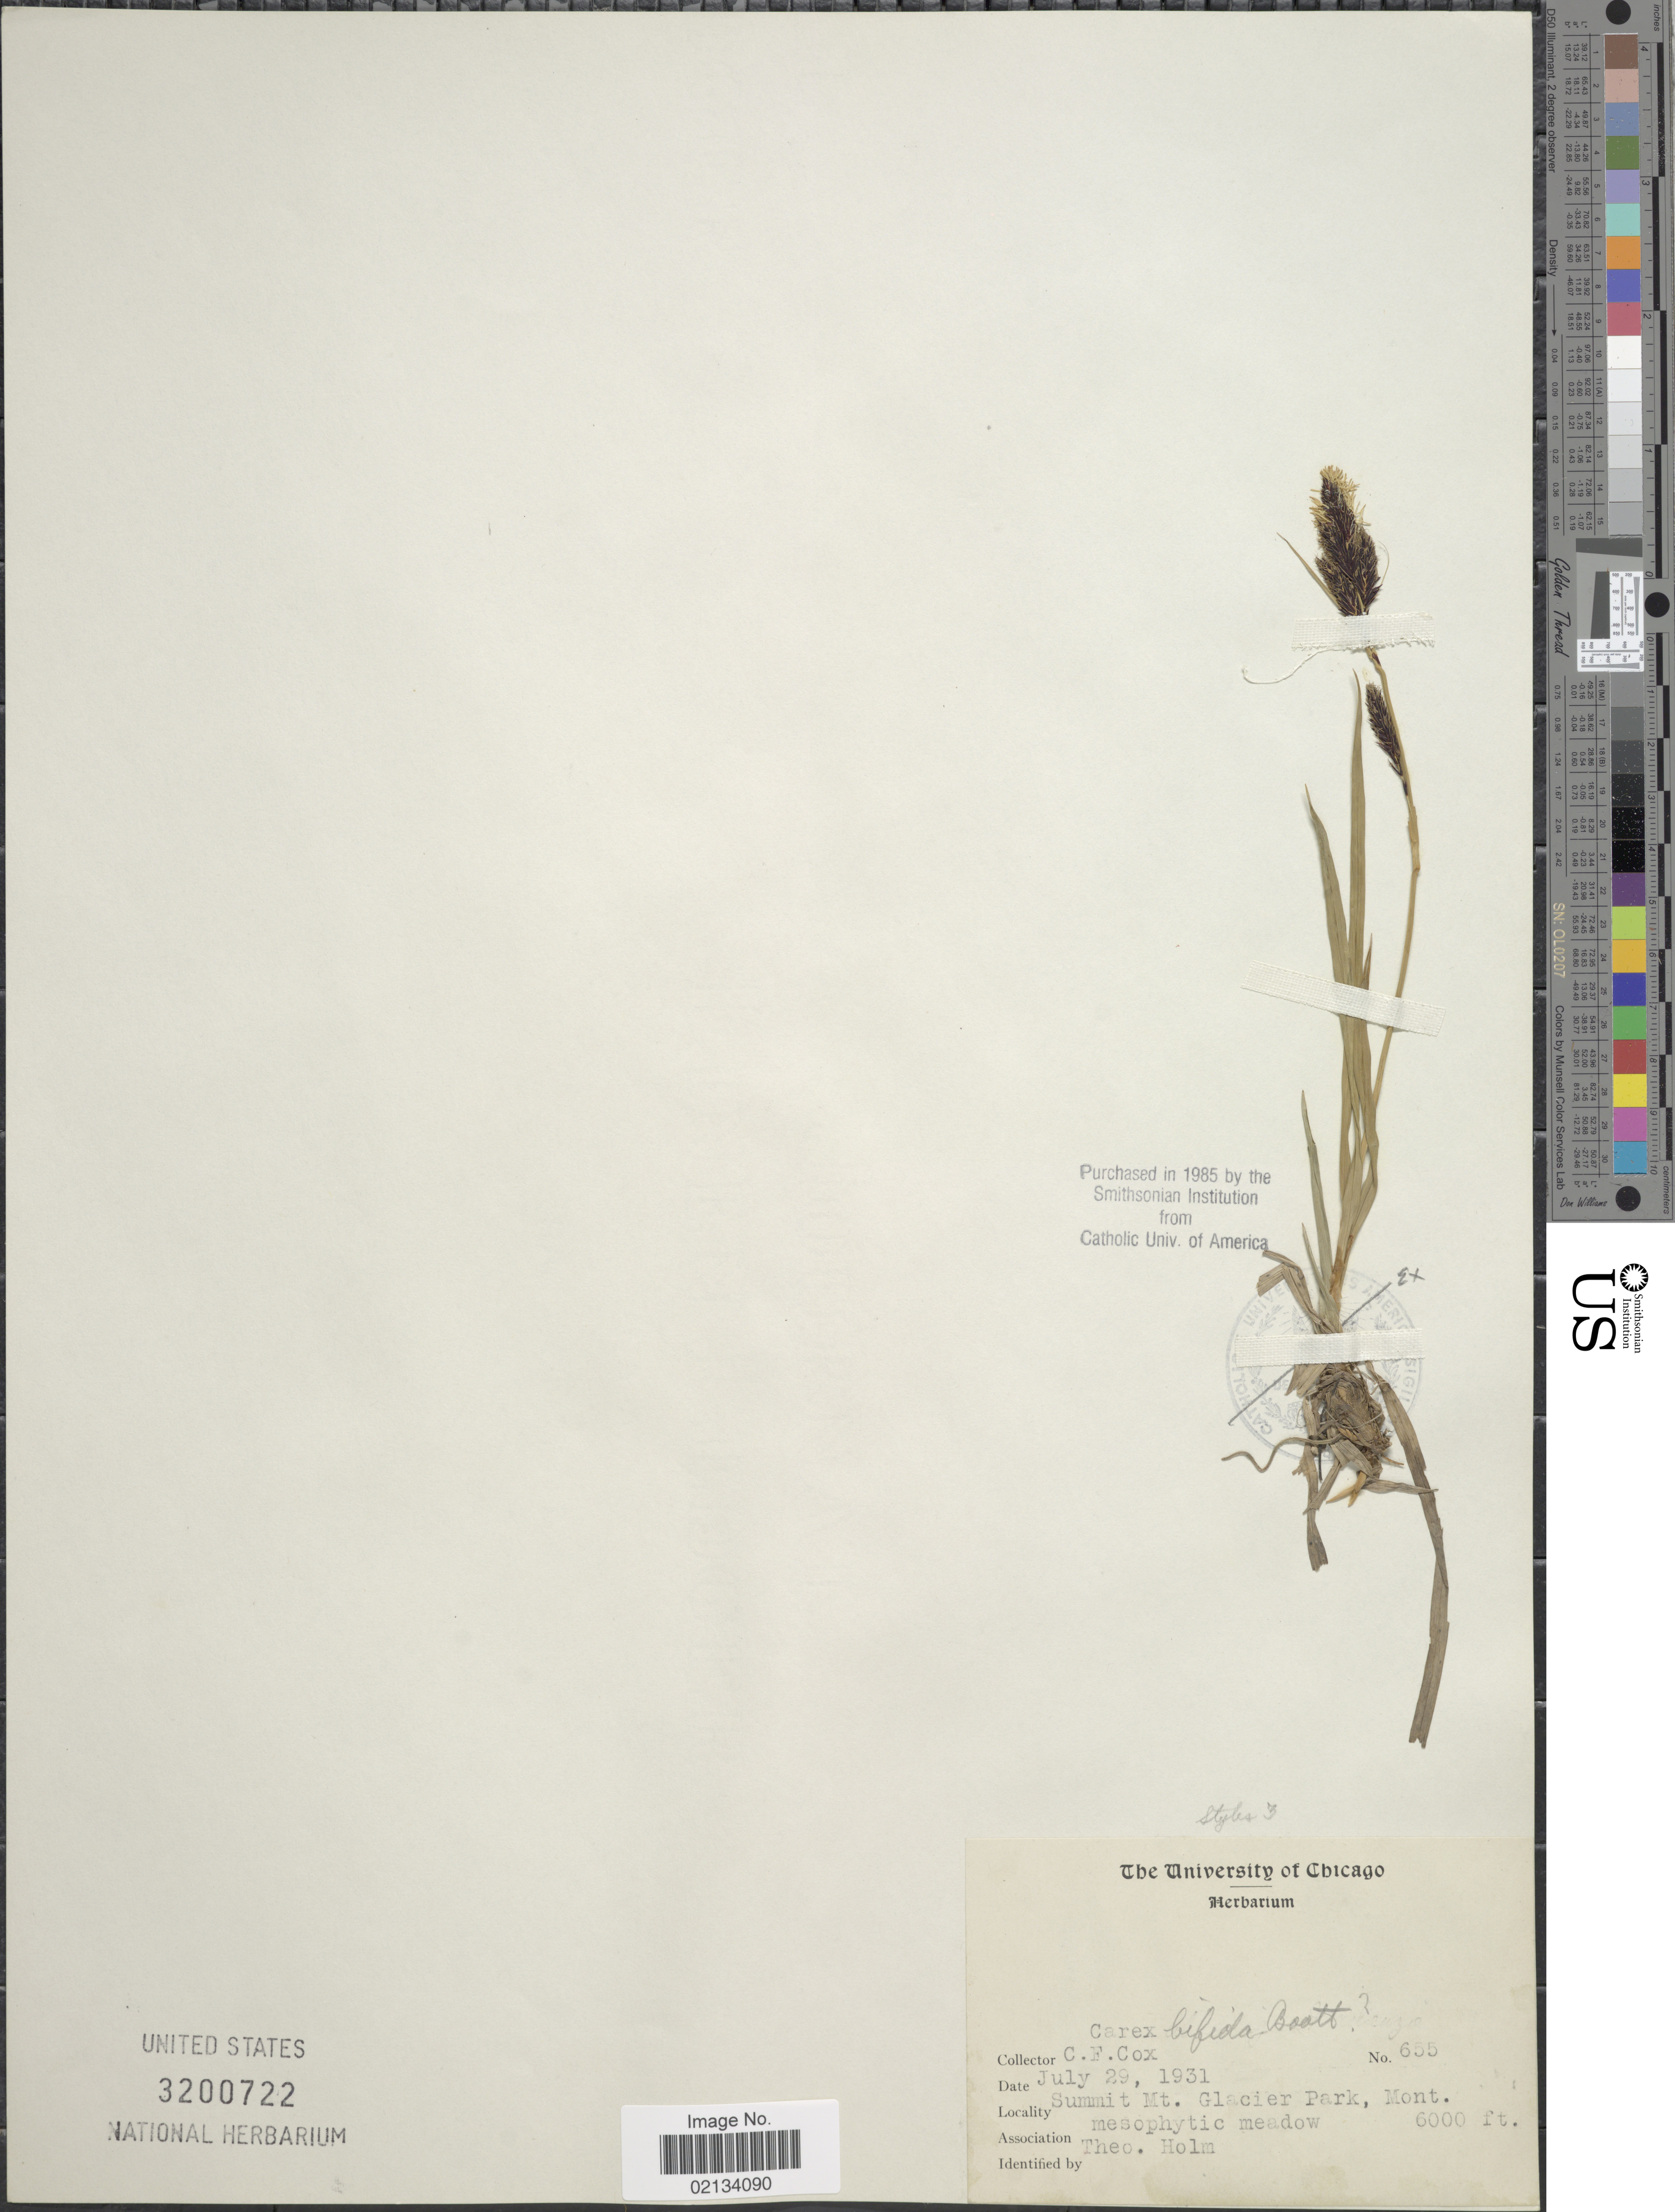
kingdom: Plantae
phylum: Tracheophyta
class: Liliopsida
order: Poales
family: Cyperaceae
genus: Carex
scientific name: Carex serratodens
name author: W. Boott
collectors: C. Cox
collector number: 655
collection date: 1931-07-29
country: United States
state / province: Montana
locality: Summit Mt. Glacier Park.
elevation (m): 1829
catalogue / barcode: US 3200722